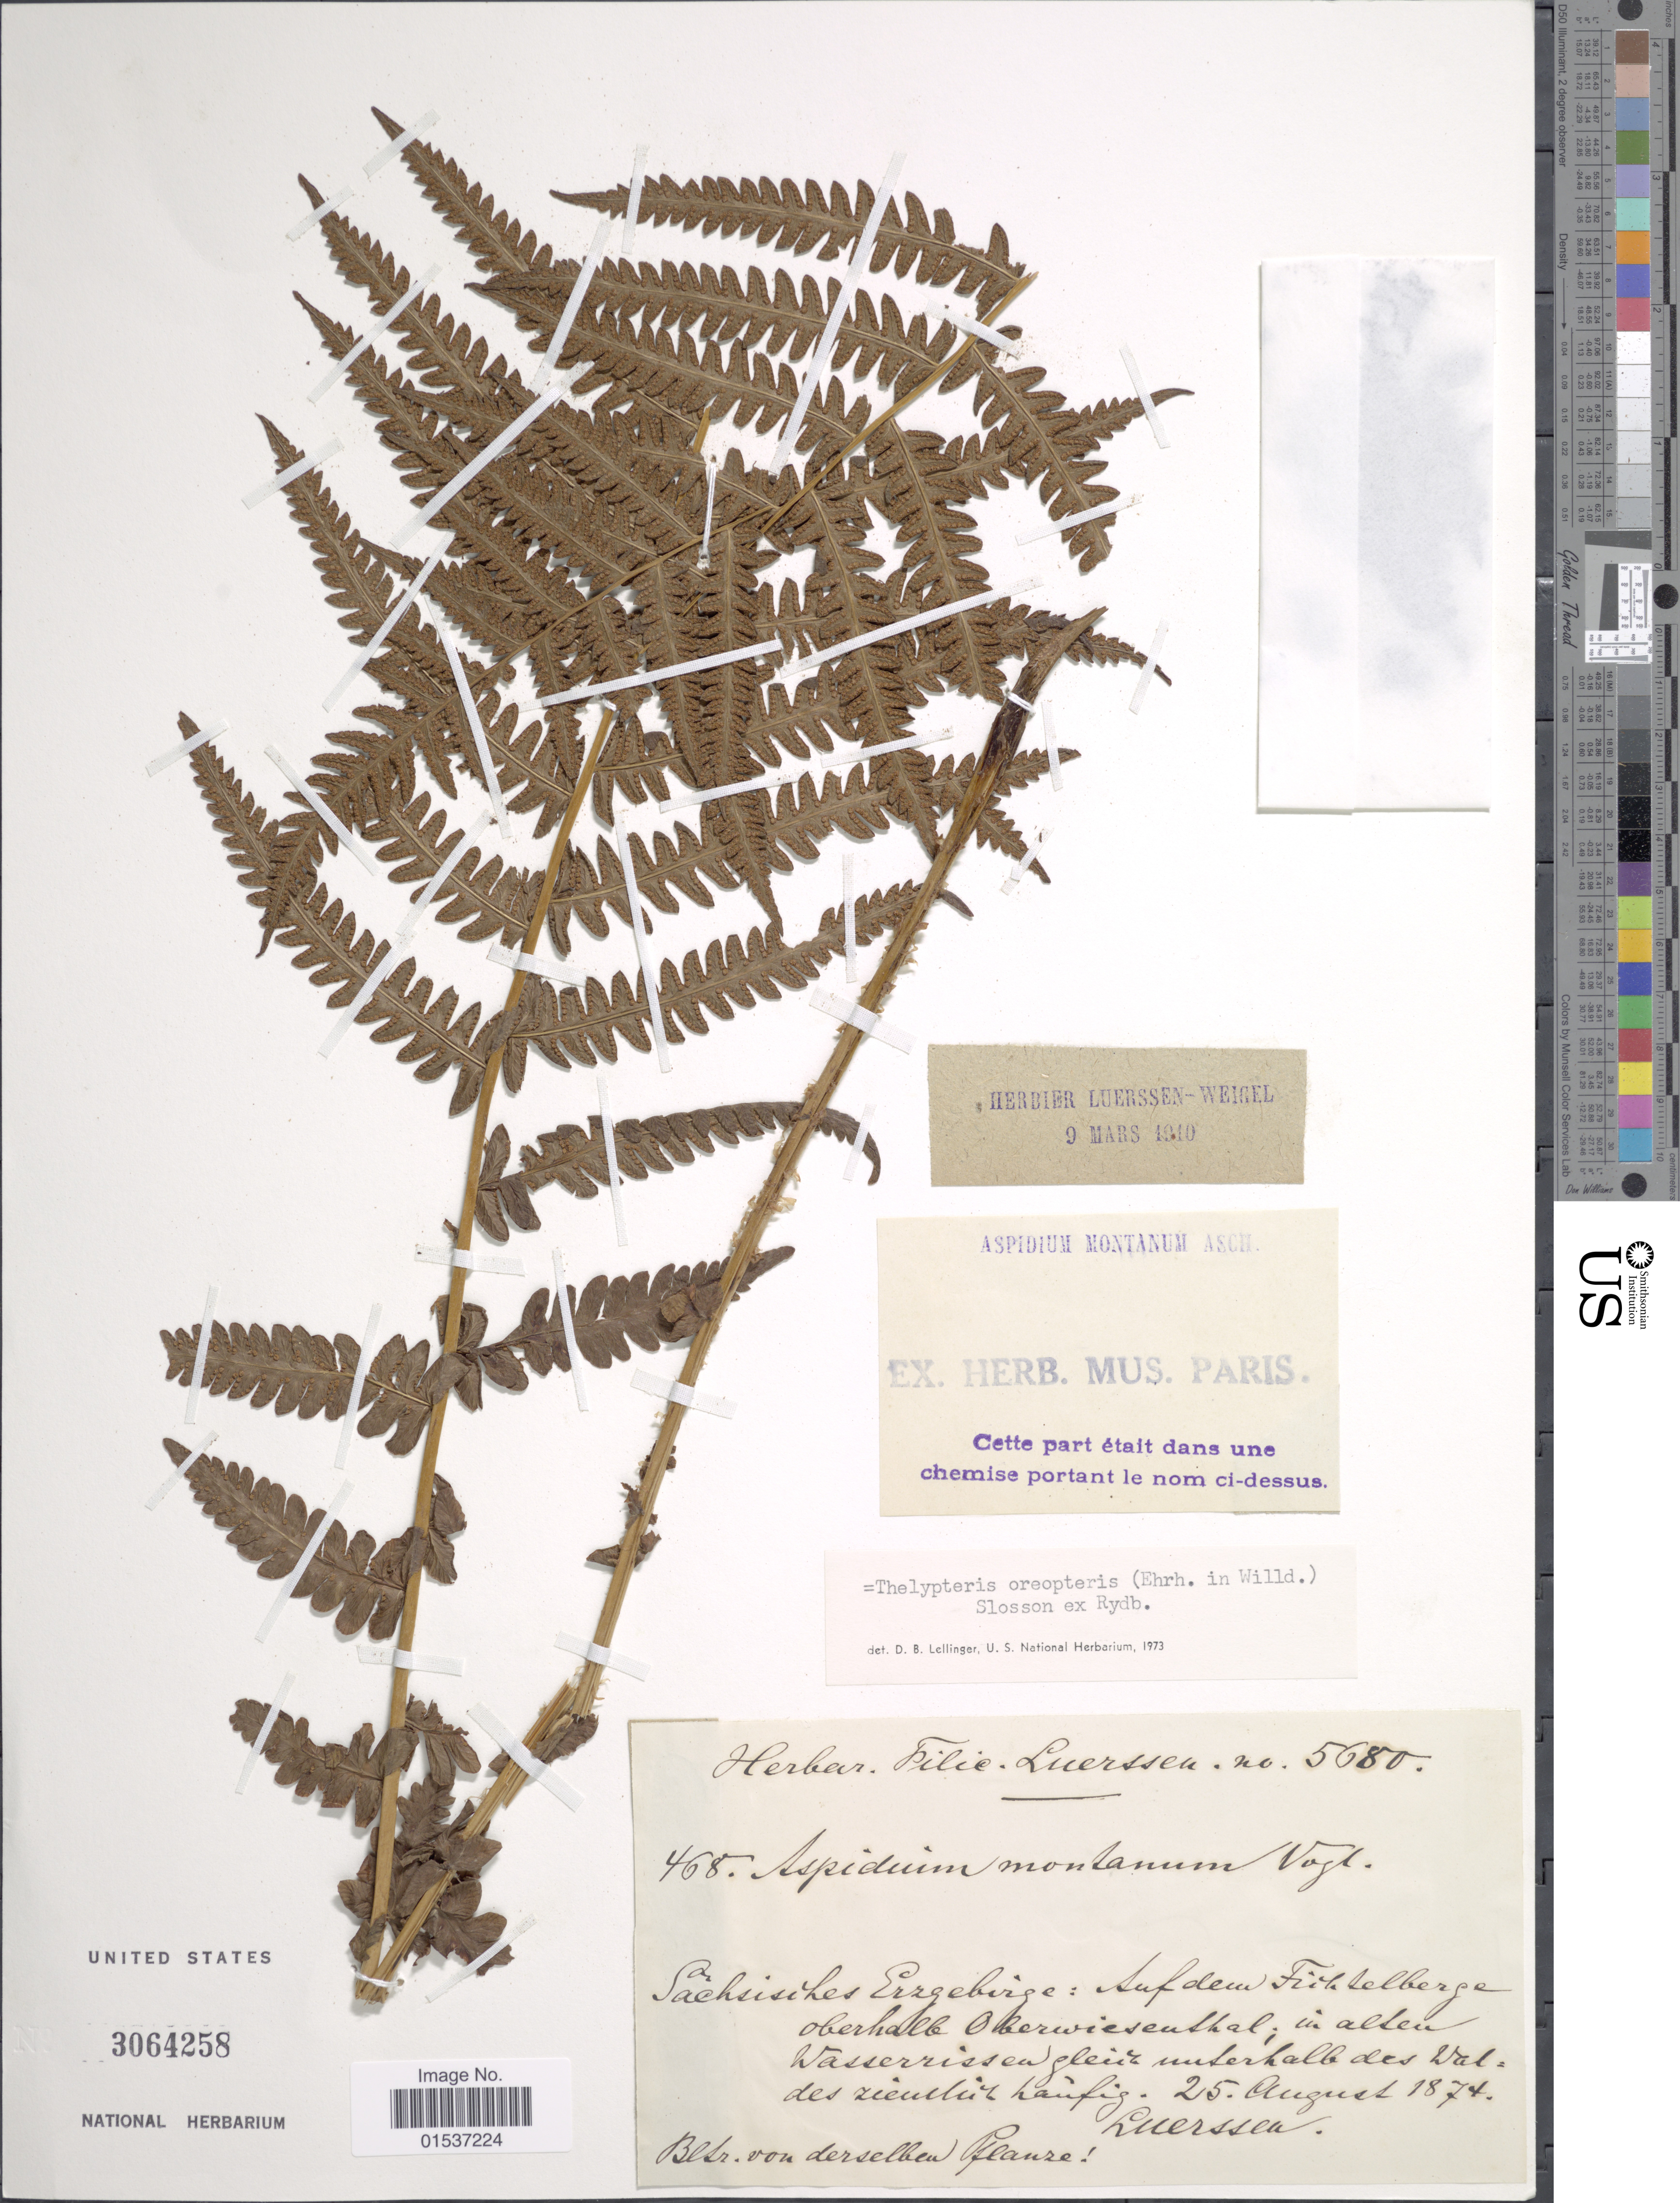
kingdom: Plantae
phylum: Tracheophyta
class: Polypodiopsida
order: Polypodiales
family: Thelypteridaceae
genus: Oreopteris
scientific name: Oreopteris limbosperma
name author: (All.) K. Iwats.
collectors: Luerssen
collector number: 5680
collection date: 1874-08-25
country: Germany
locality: Sachsisches Erzgebirge: Auf den Fihtelberge oberhalb Oberwieseuthal. [interpreted]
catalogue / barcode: US 3064258